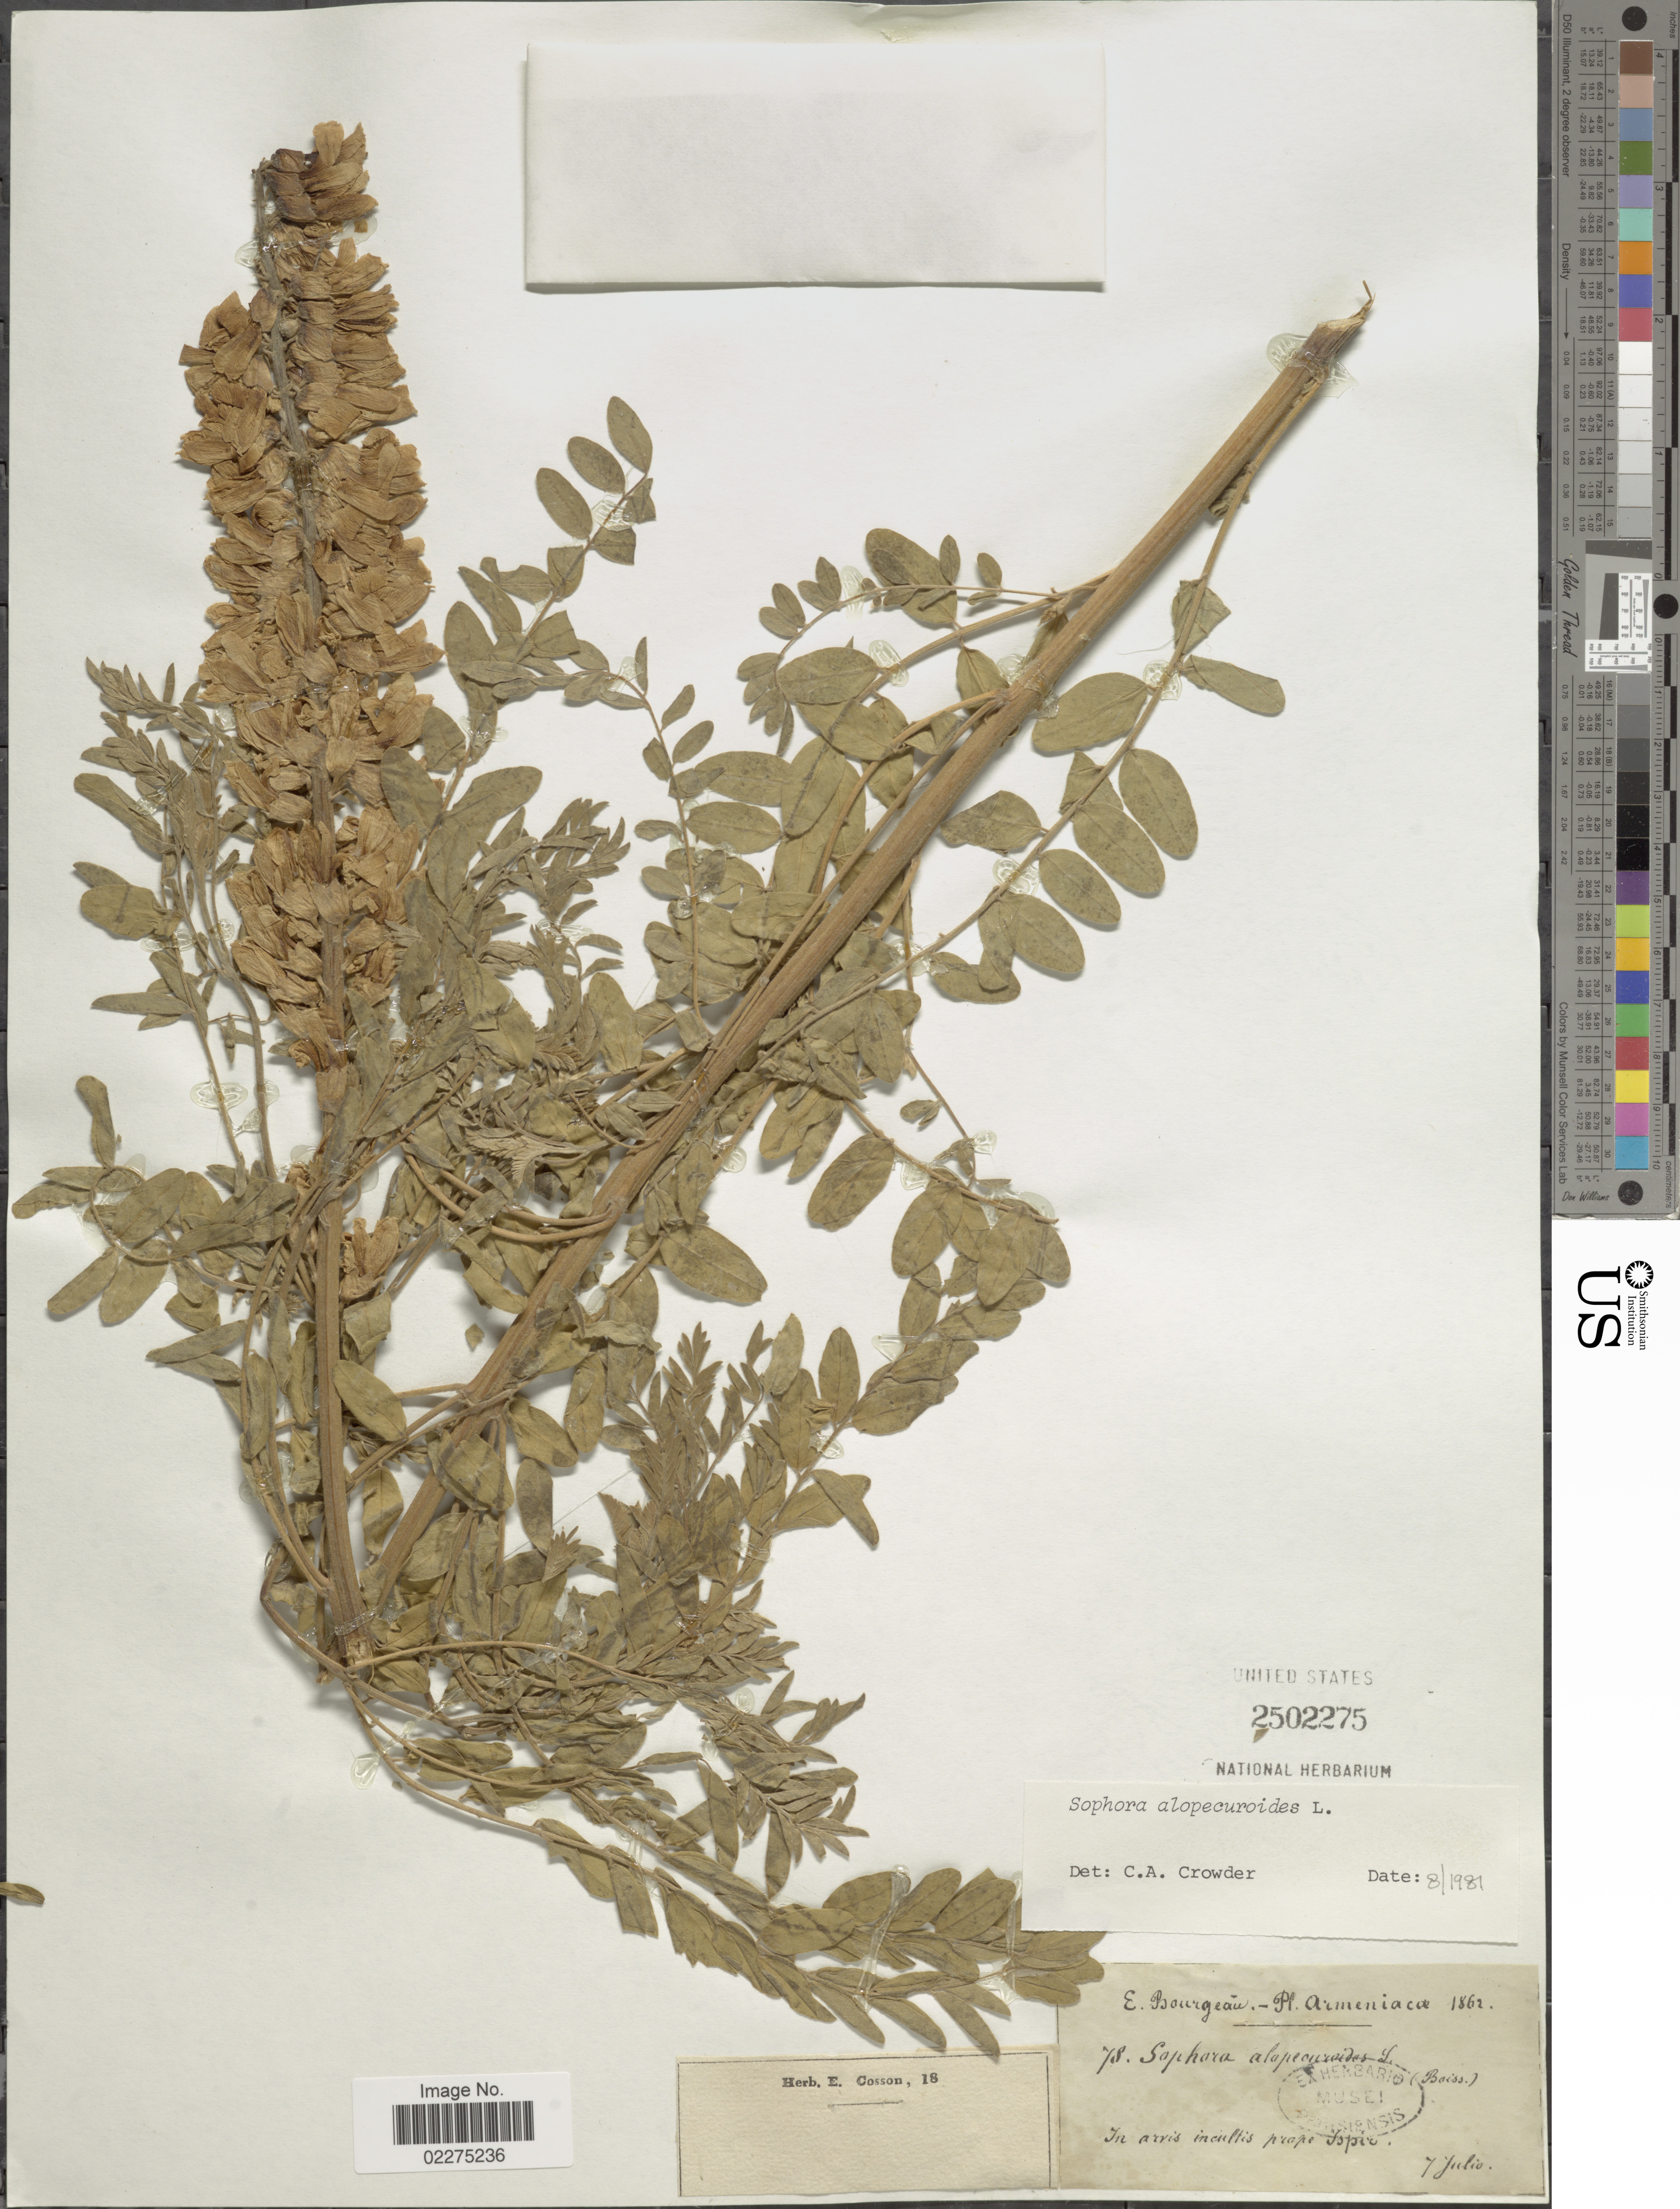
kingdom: Plantae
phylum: Tracheophyta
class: Magnoliopsida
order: Fabales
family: Fabaceae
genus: Sophora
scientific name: Sophora alopecuroides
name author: L.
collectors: E. Bourgeau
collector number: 78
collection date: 1862-07-07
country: Turkey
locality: Prope Ispir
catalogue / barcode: US 2502275